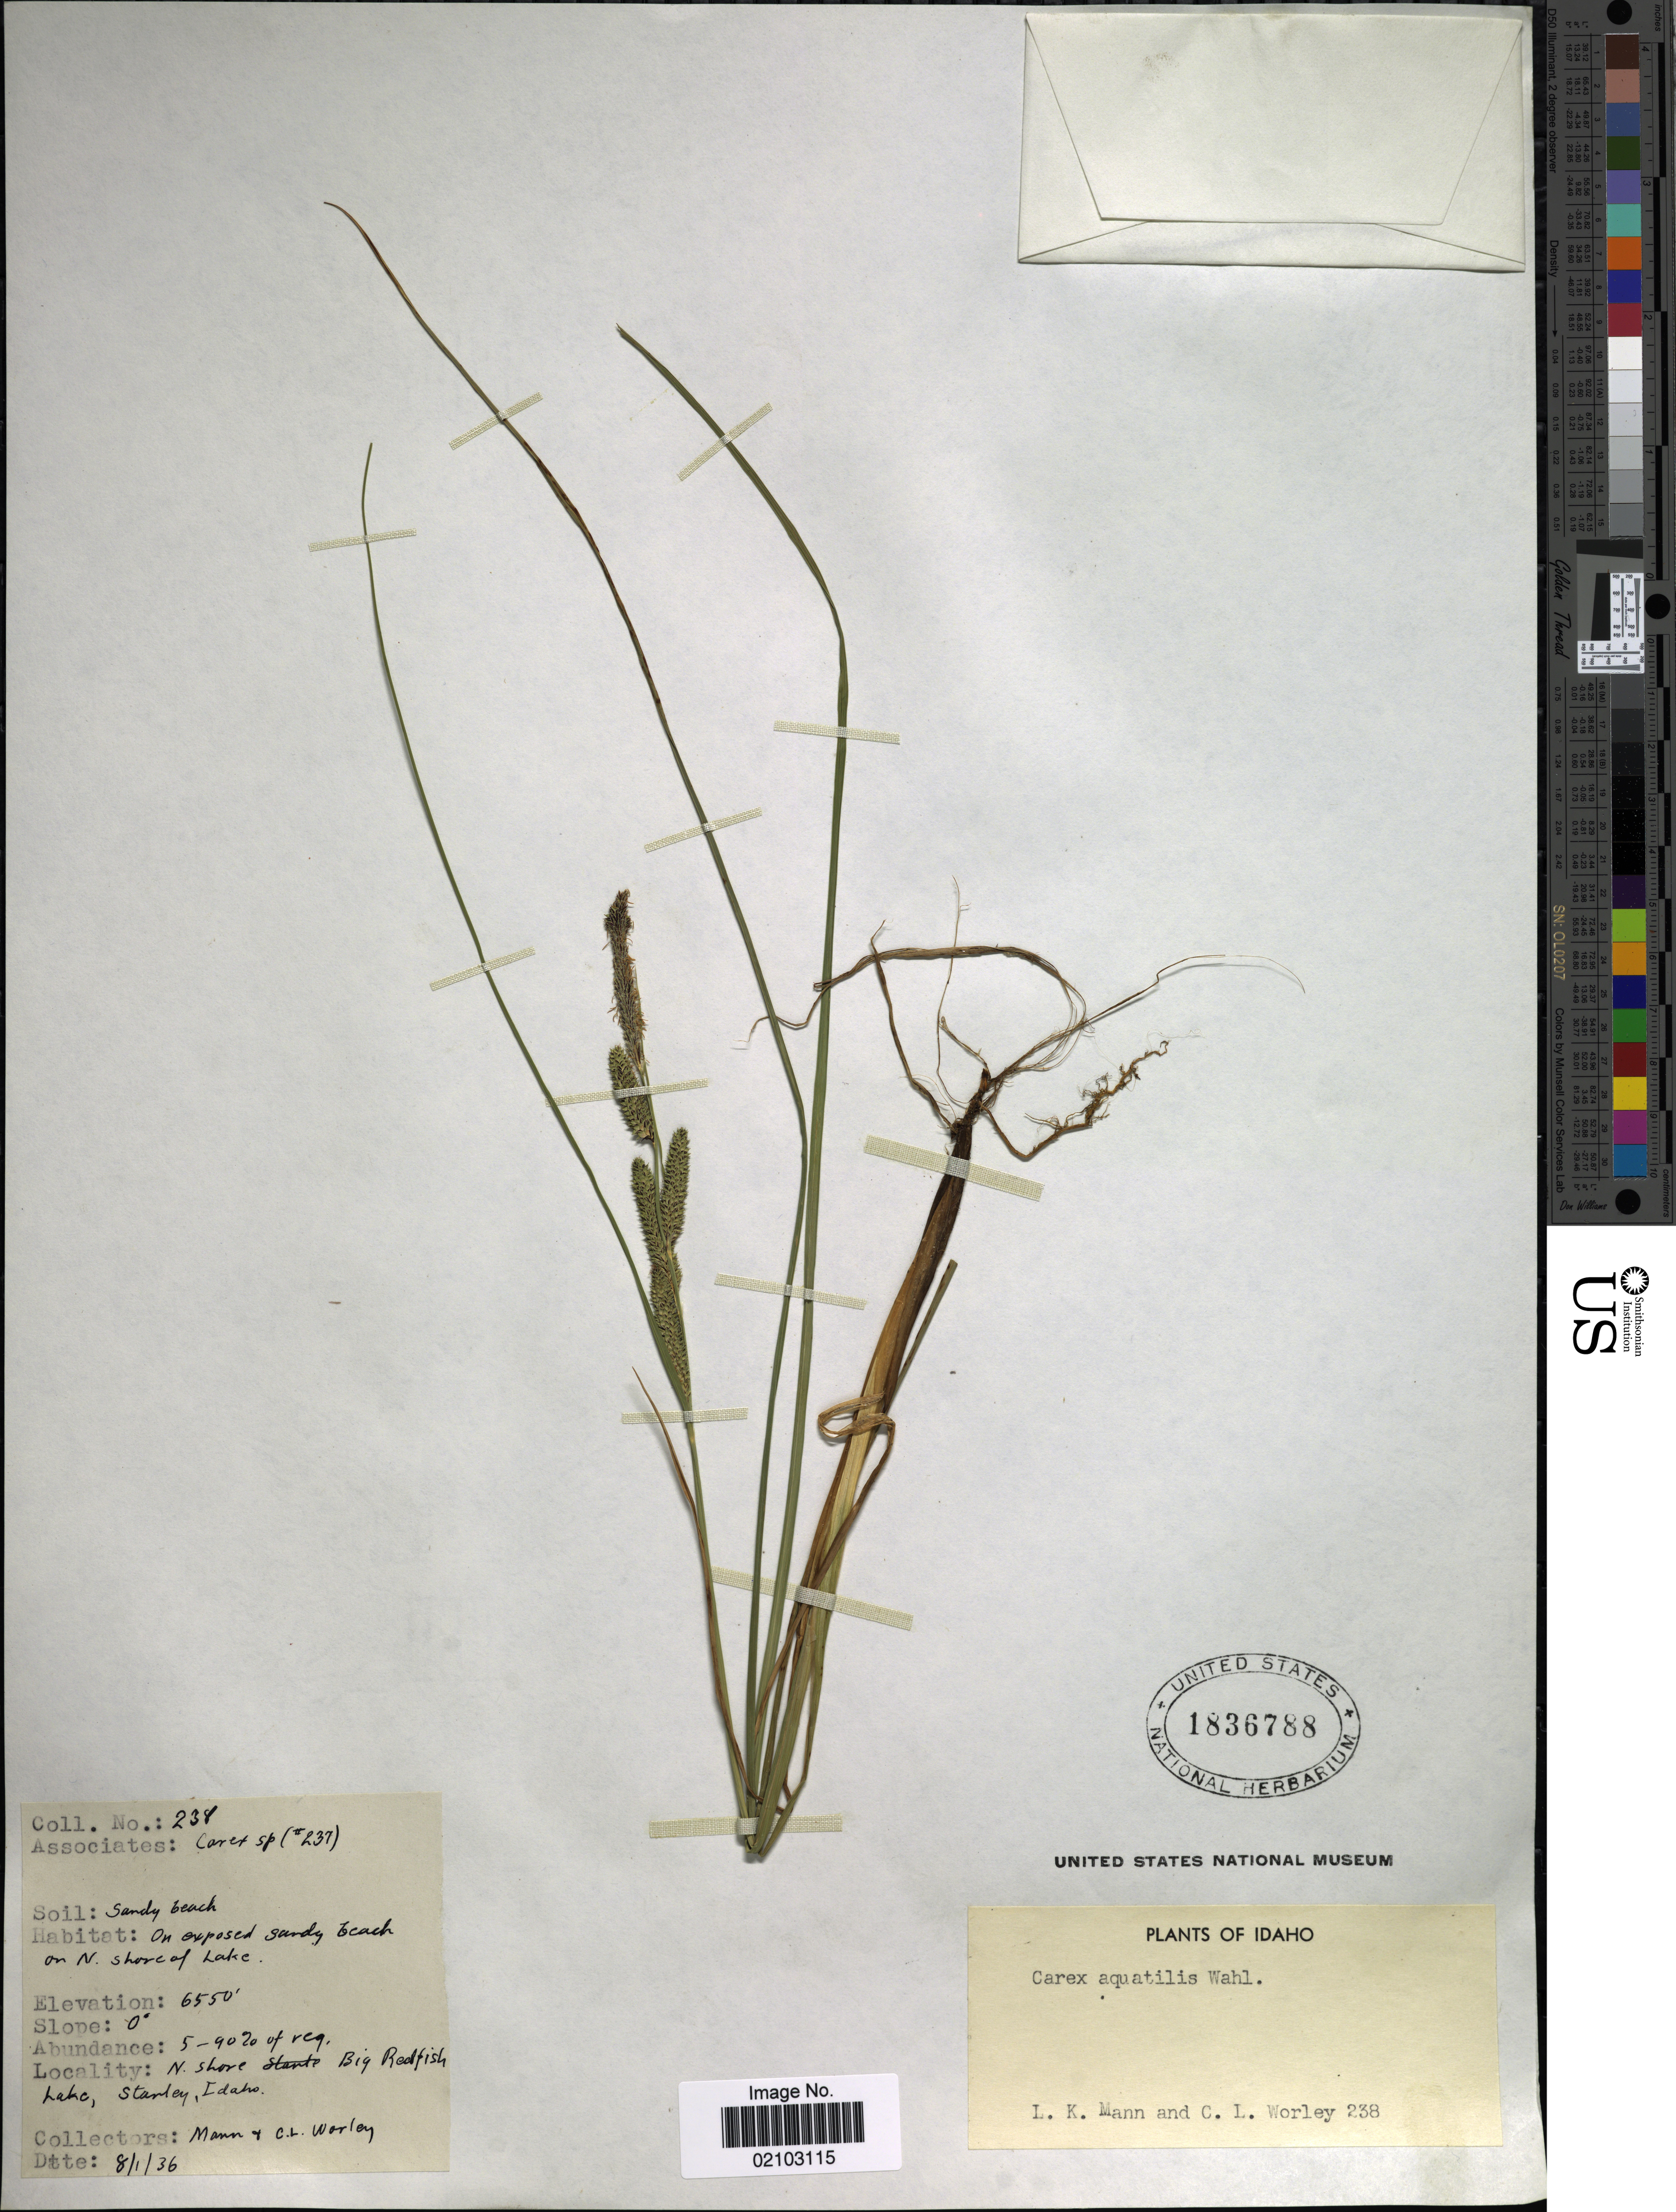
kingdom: Plantae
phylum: Tracheophyta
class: Liliopsida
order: Poales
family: Cyperaceae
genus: Carex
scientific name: Carex aquatilis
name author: Wahlenb.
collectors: L. K. Mann & C. Worley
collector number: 238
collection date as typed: Transcribed d/m/y: 1/8/36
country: United States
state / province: Idaho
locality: N. Shore Big Redfish Lake, Stanley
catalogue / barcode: US 1836788